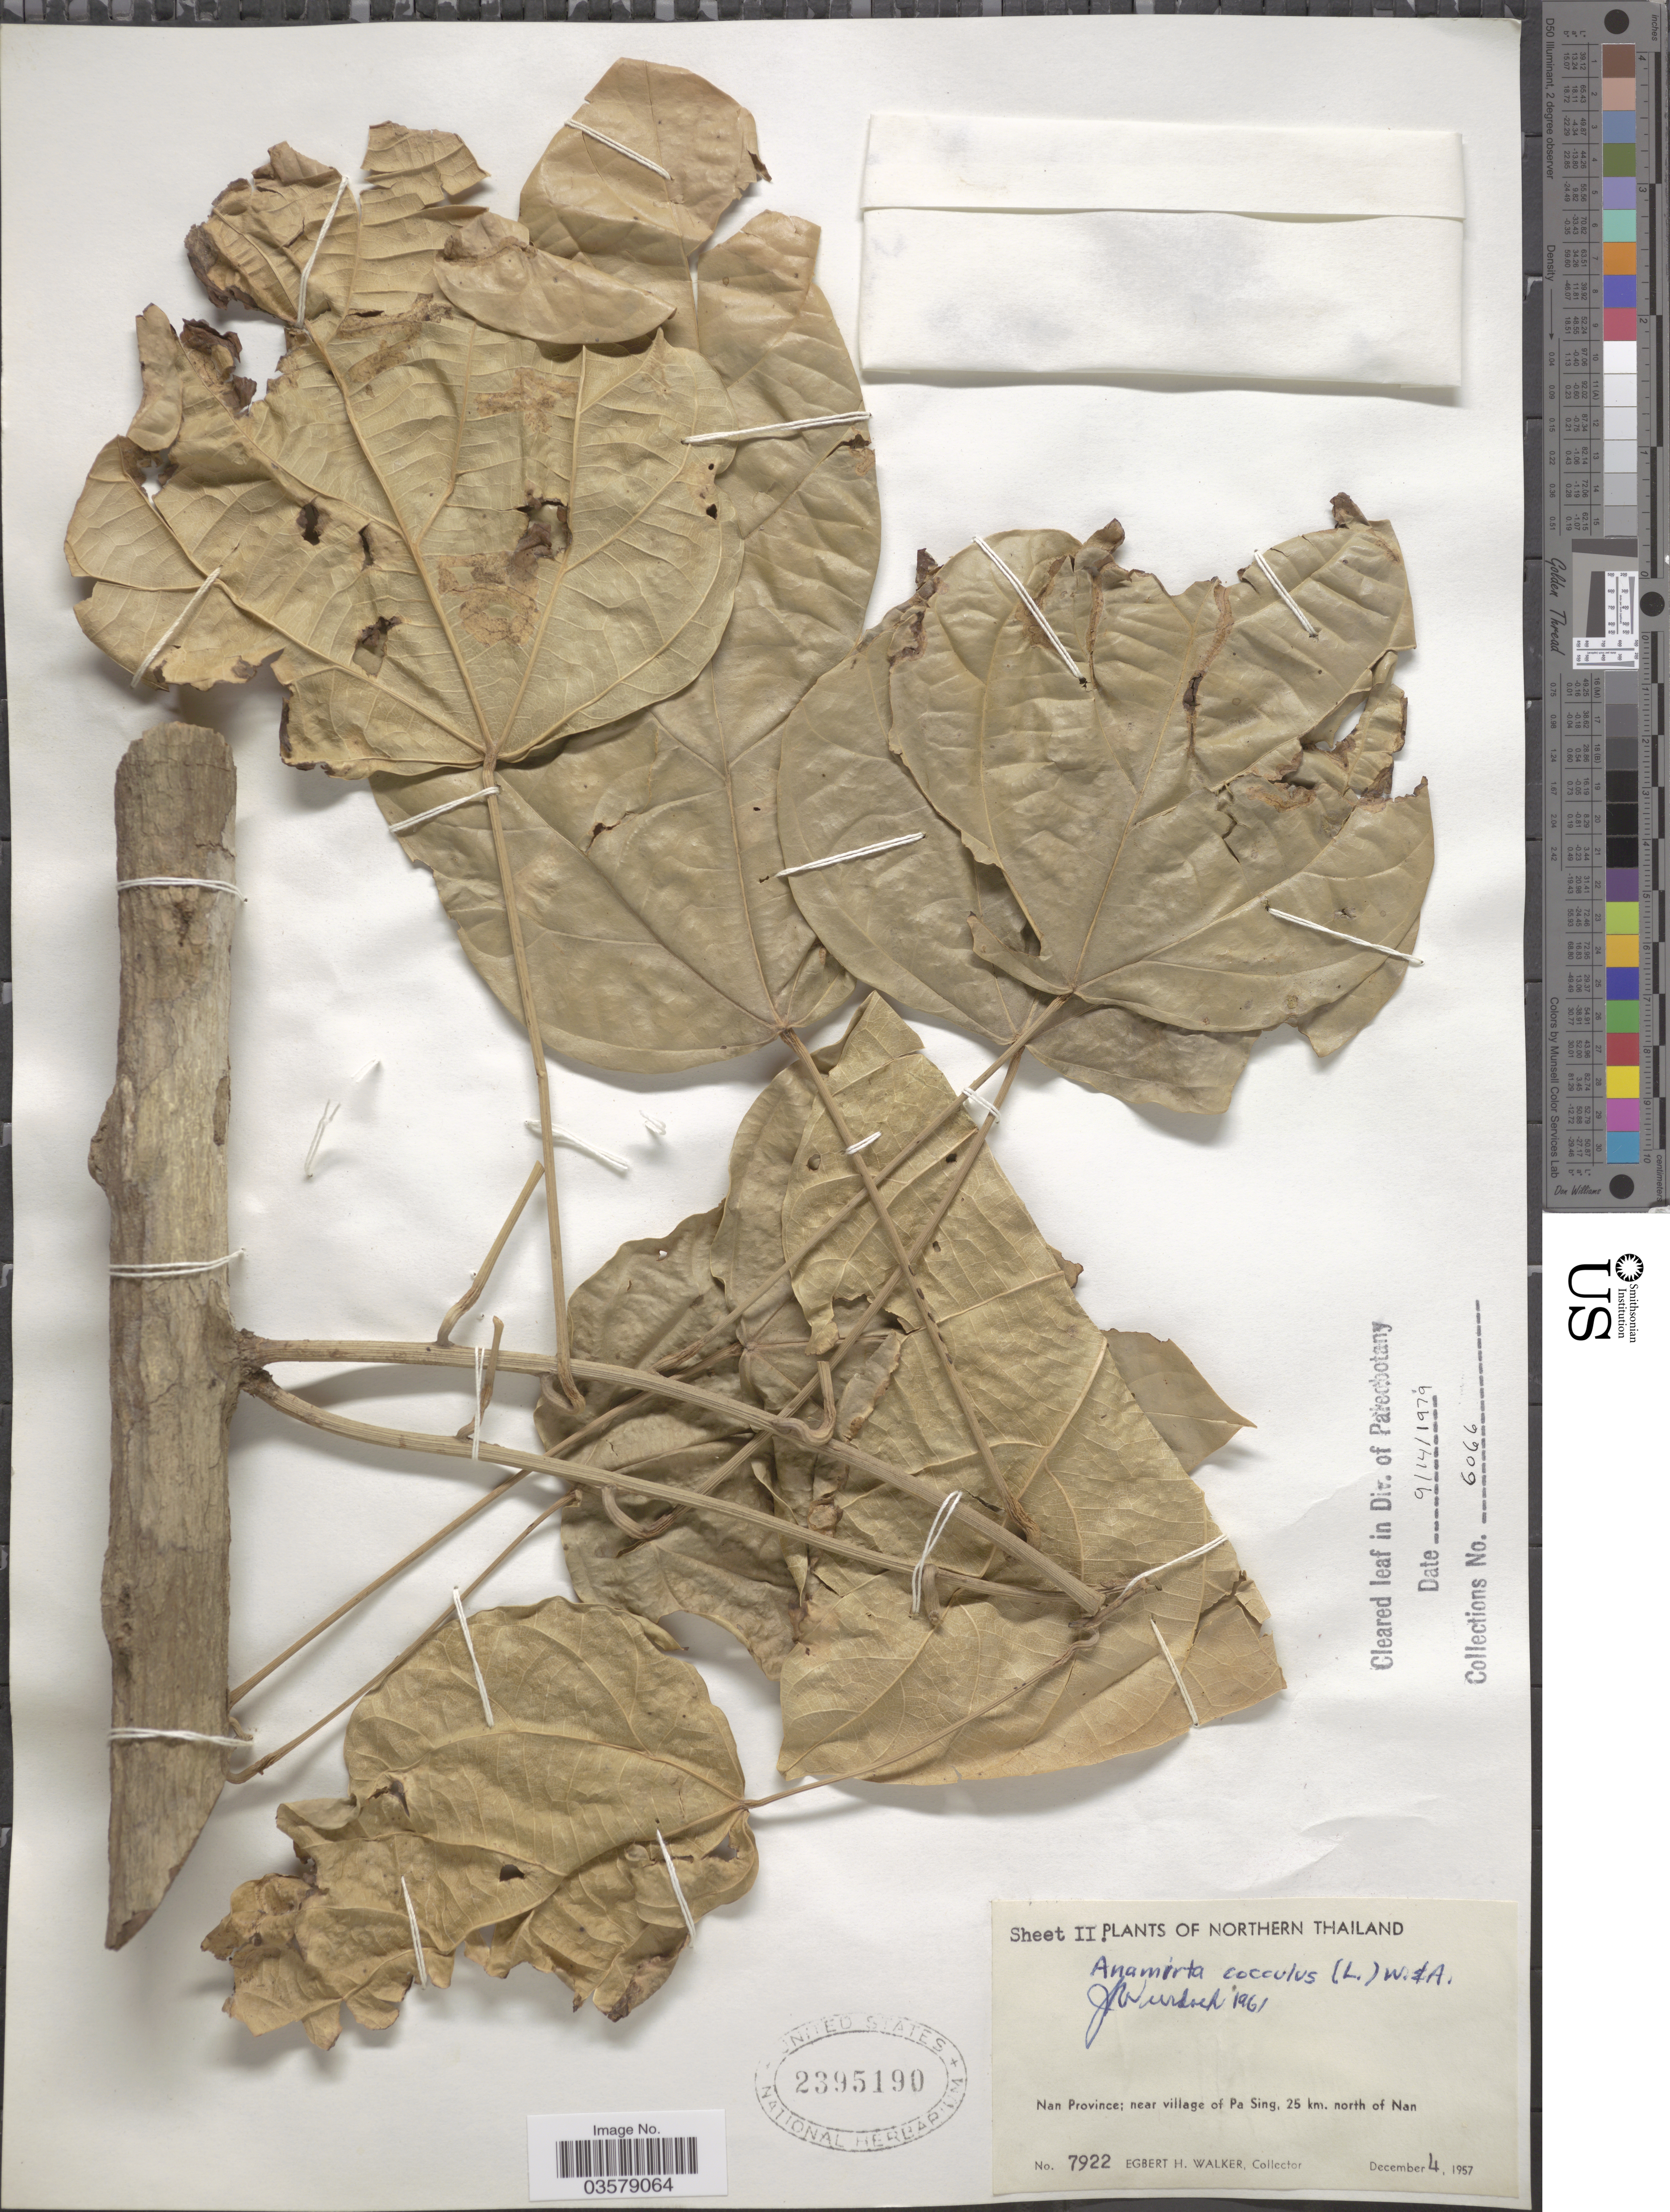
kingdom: Plantae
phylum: Tracheophyta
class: Magnoliopsida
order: Ranunculales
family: Menispermaceae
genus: Anamirta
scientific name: Anamirta cocculus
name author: (L.) Wight & Arn.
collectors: E. H. Walker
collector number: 7922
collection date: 1957-12-04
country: Thailand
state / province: Nan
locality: Northern Thailand. Near village of Pa Sing, 25 km. north of Nan.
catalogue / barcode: US 2395190